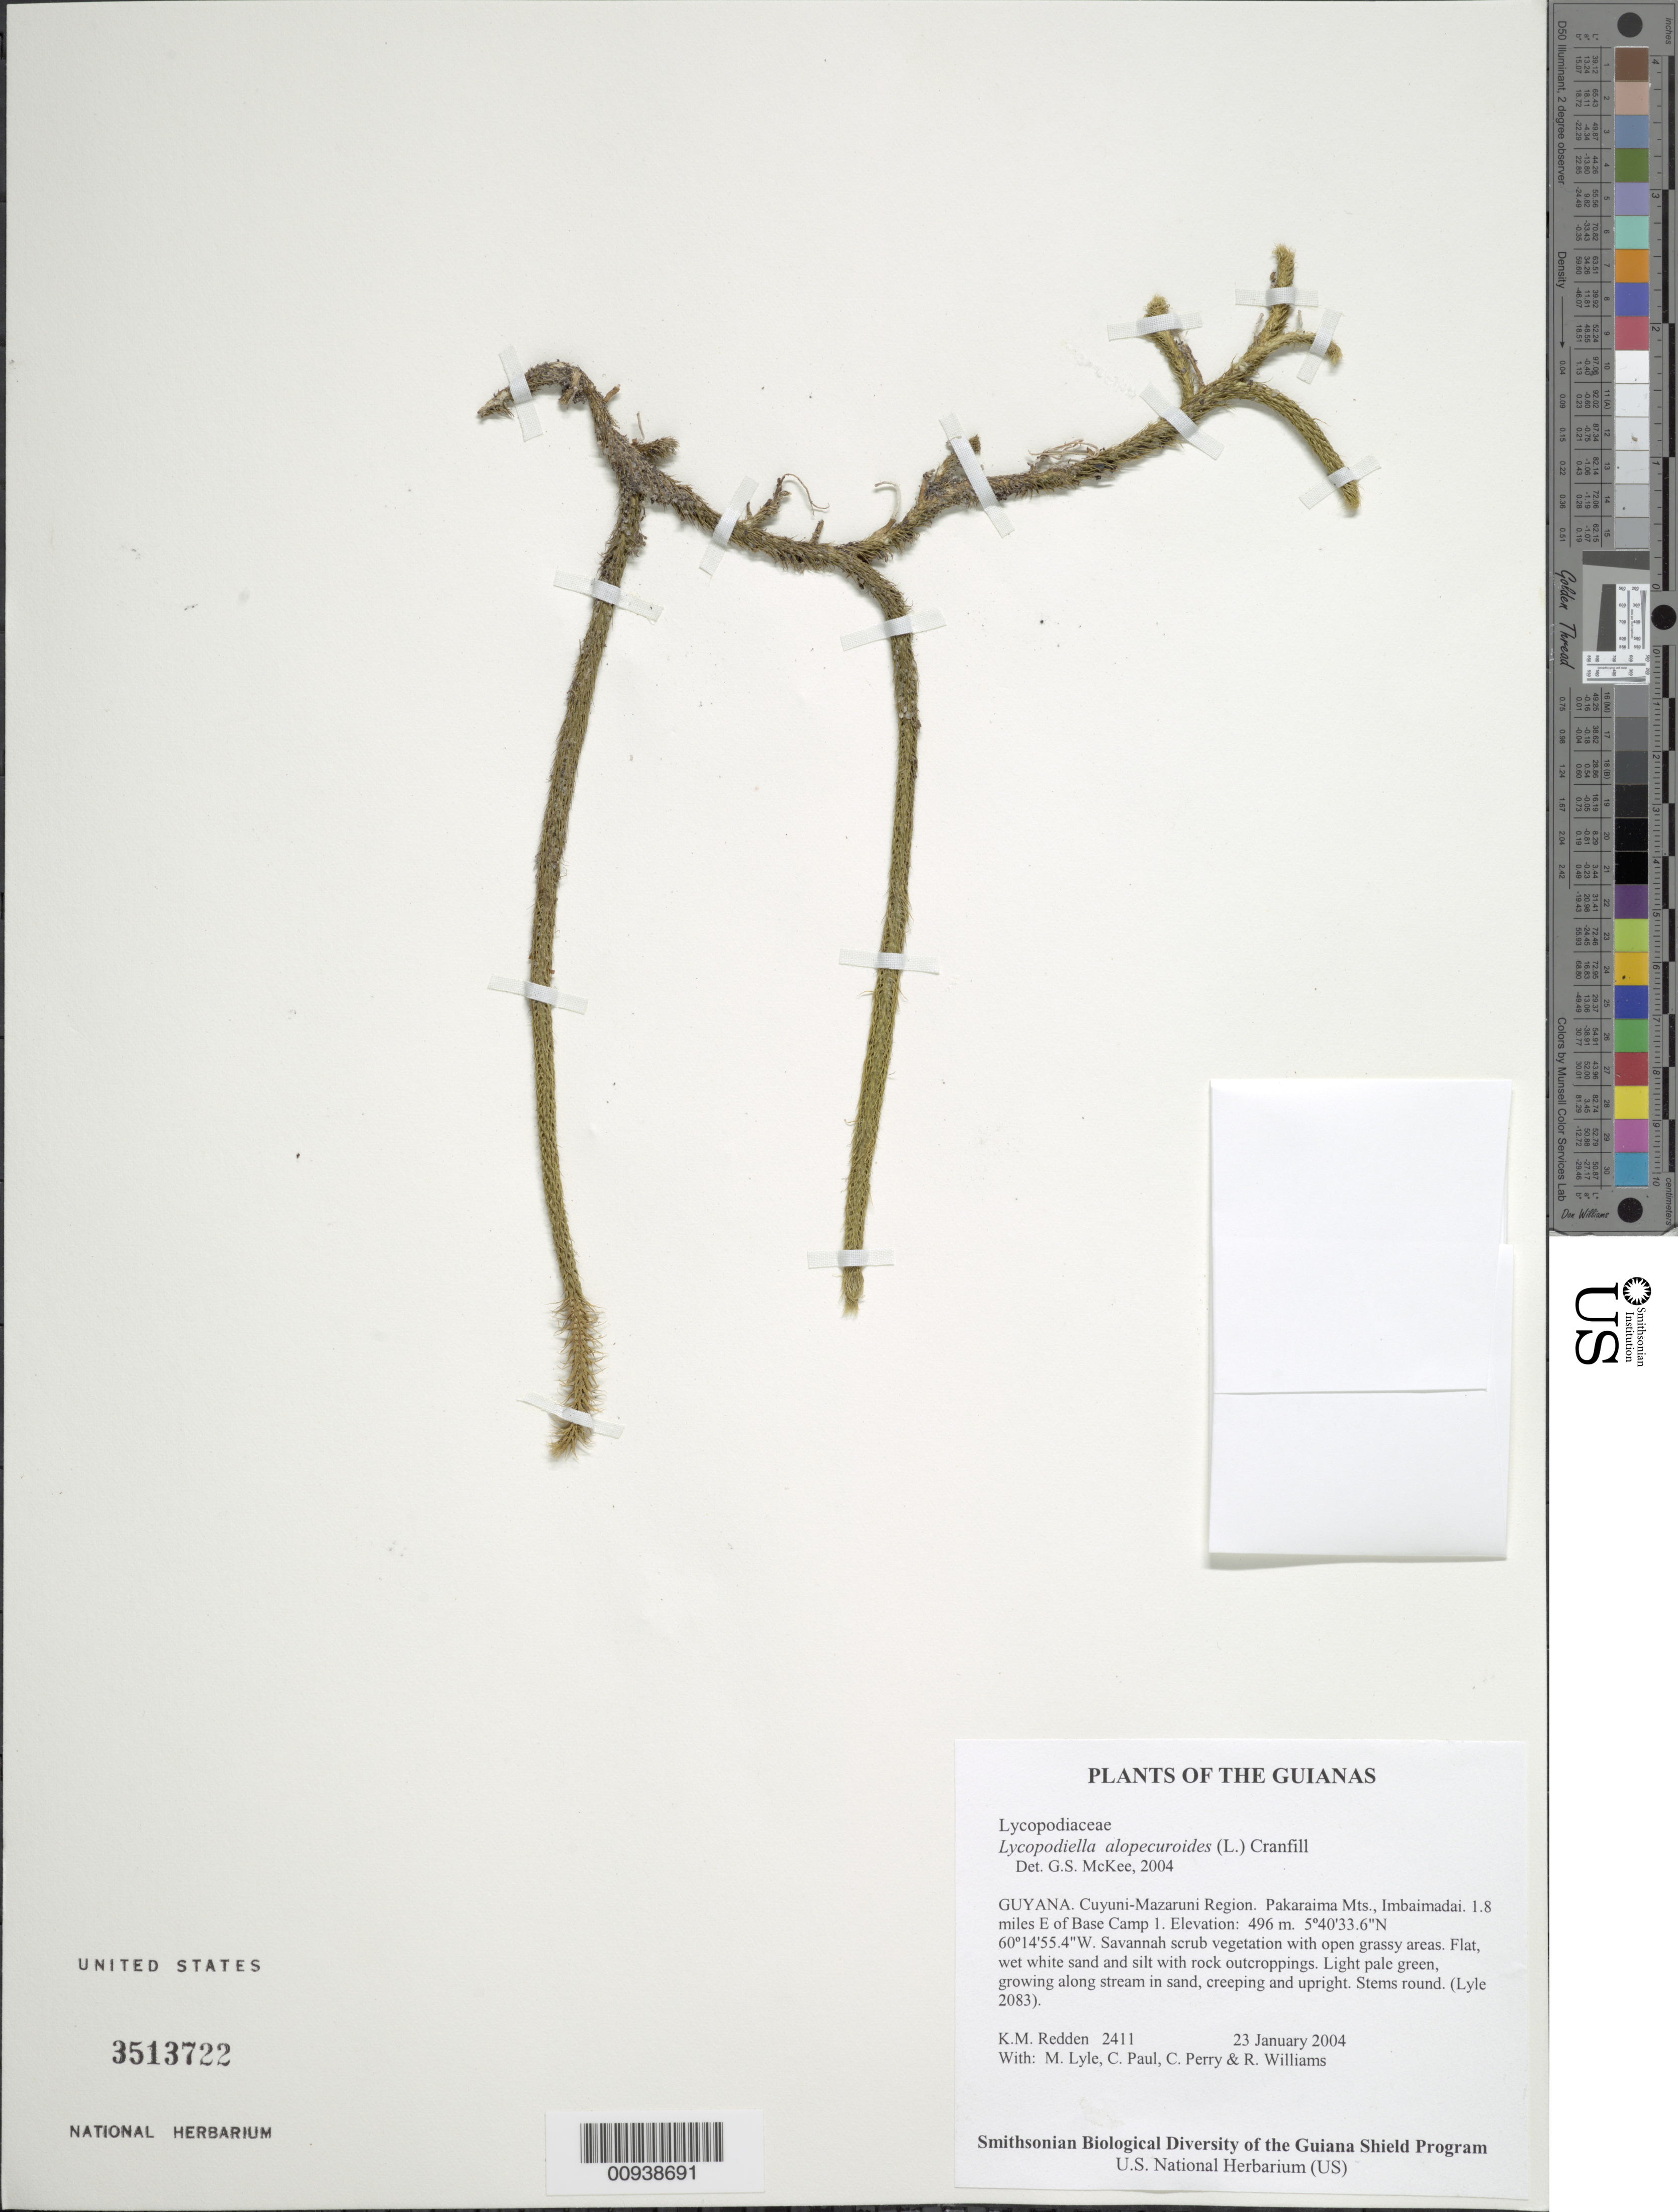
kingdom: Plantae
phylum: Tracheophyta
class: Lycopodiopsida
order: Lycopodiales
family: Lycopodiaceae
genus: Lycopodiella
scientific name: Lycopodiella alopecuroides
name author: (L.) Cranfill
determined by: McKee, G. S., (US), NMNH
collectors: K. M. Redden, M. Lyle, C. Paul, C. Perry & R. Williams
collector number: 2411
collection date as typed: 23 January 2004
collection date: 2004-01-23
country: Guyana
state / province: Cuyuni-Mazaruni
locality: Pakaraima Mts., Imbaimadai. 1.8 miles E of Base Camp 1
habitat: Savanna scrub vegetation with open grassy areas. Flat, wet white sand and silt with rock outcroppings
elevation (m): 496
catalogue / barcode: US 3513722